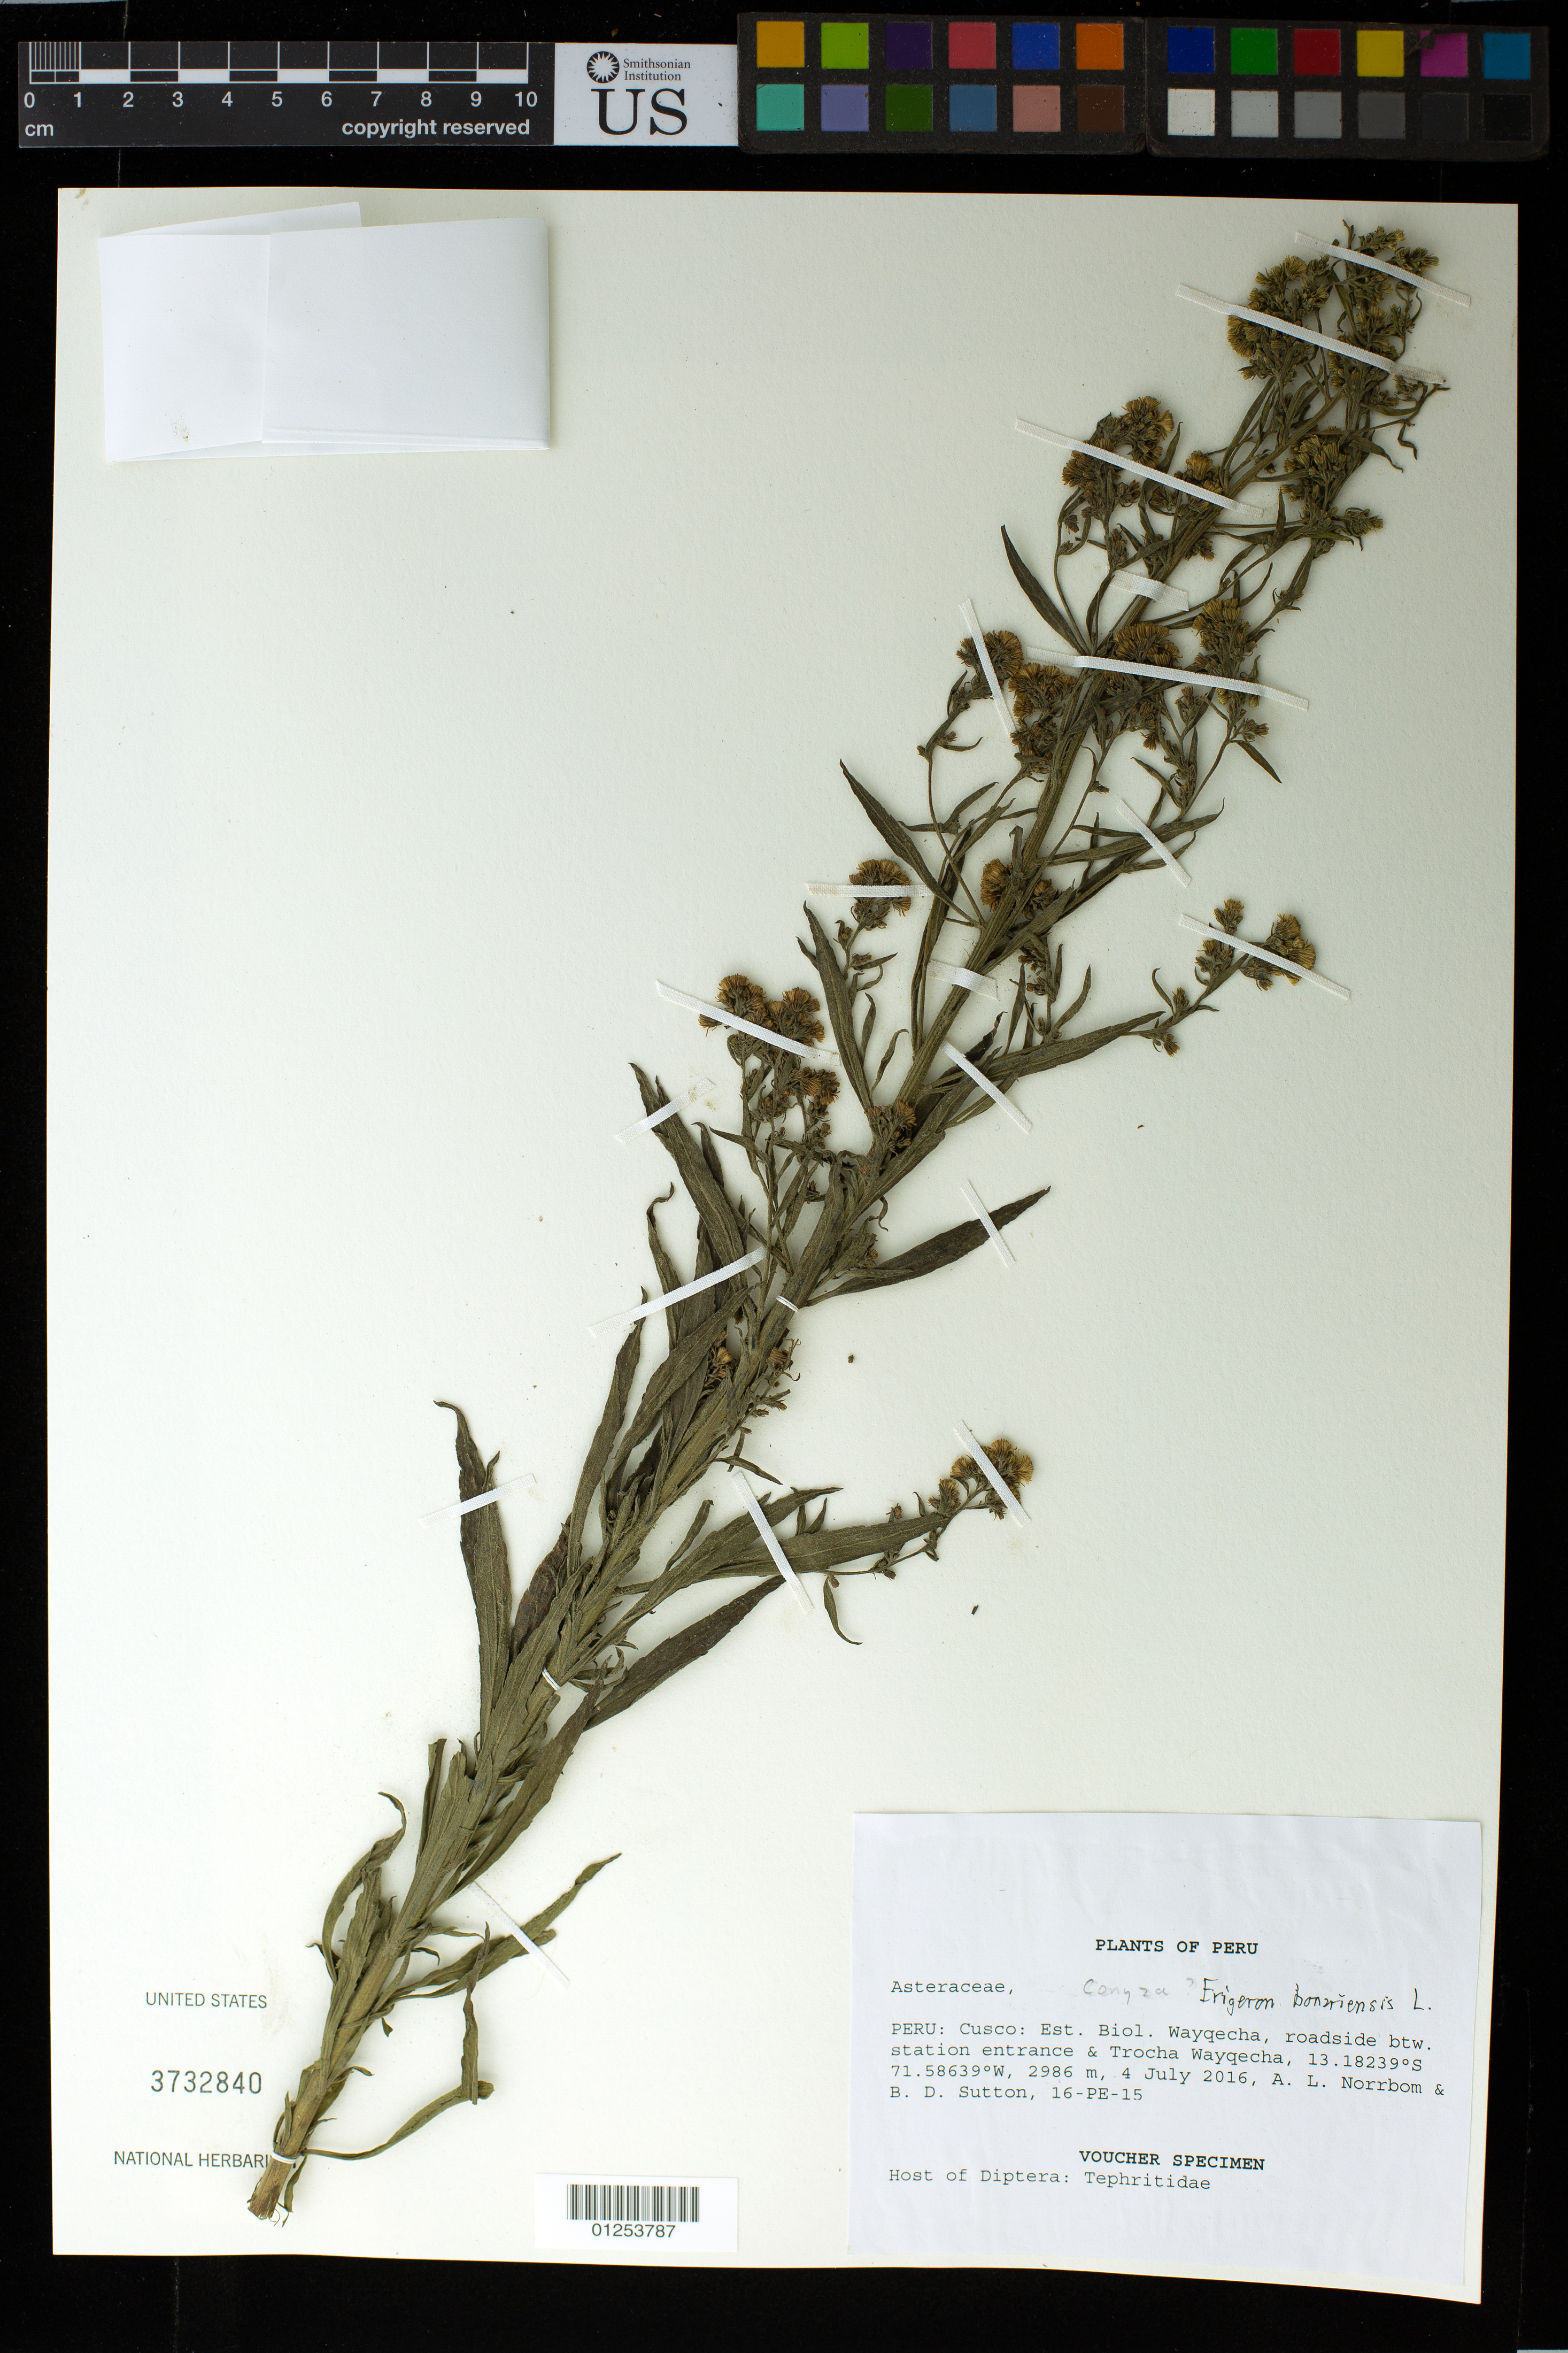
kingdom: Plantae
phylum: Tracheophyta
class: Magnoliopsida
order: Asterales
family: Asteraceae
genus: Erigeron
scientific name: Erigeron bonariensis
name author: L.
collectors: A. L. Norrbom & B. Sutton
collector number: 16-PE-15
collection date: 2016-07-04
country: Peru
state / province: Cusco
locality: Est. Biol. Wayqecha, roadside btw. station entrance & Trocha Wayqecha.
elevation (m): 2986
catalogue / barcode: US 3732840